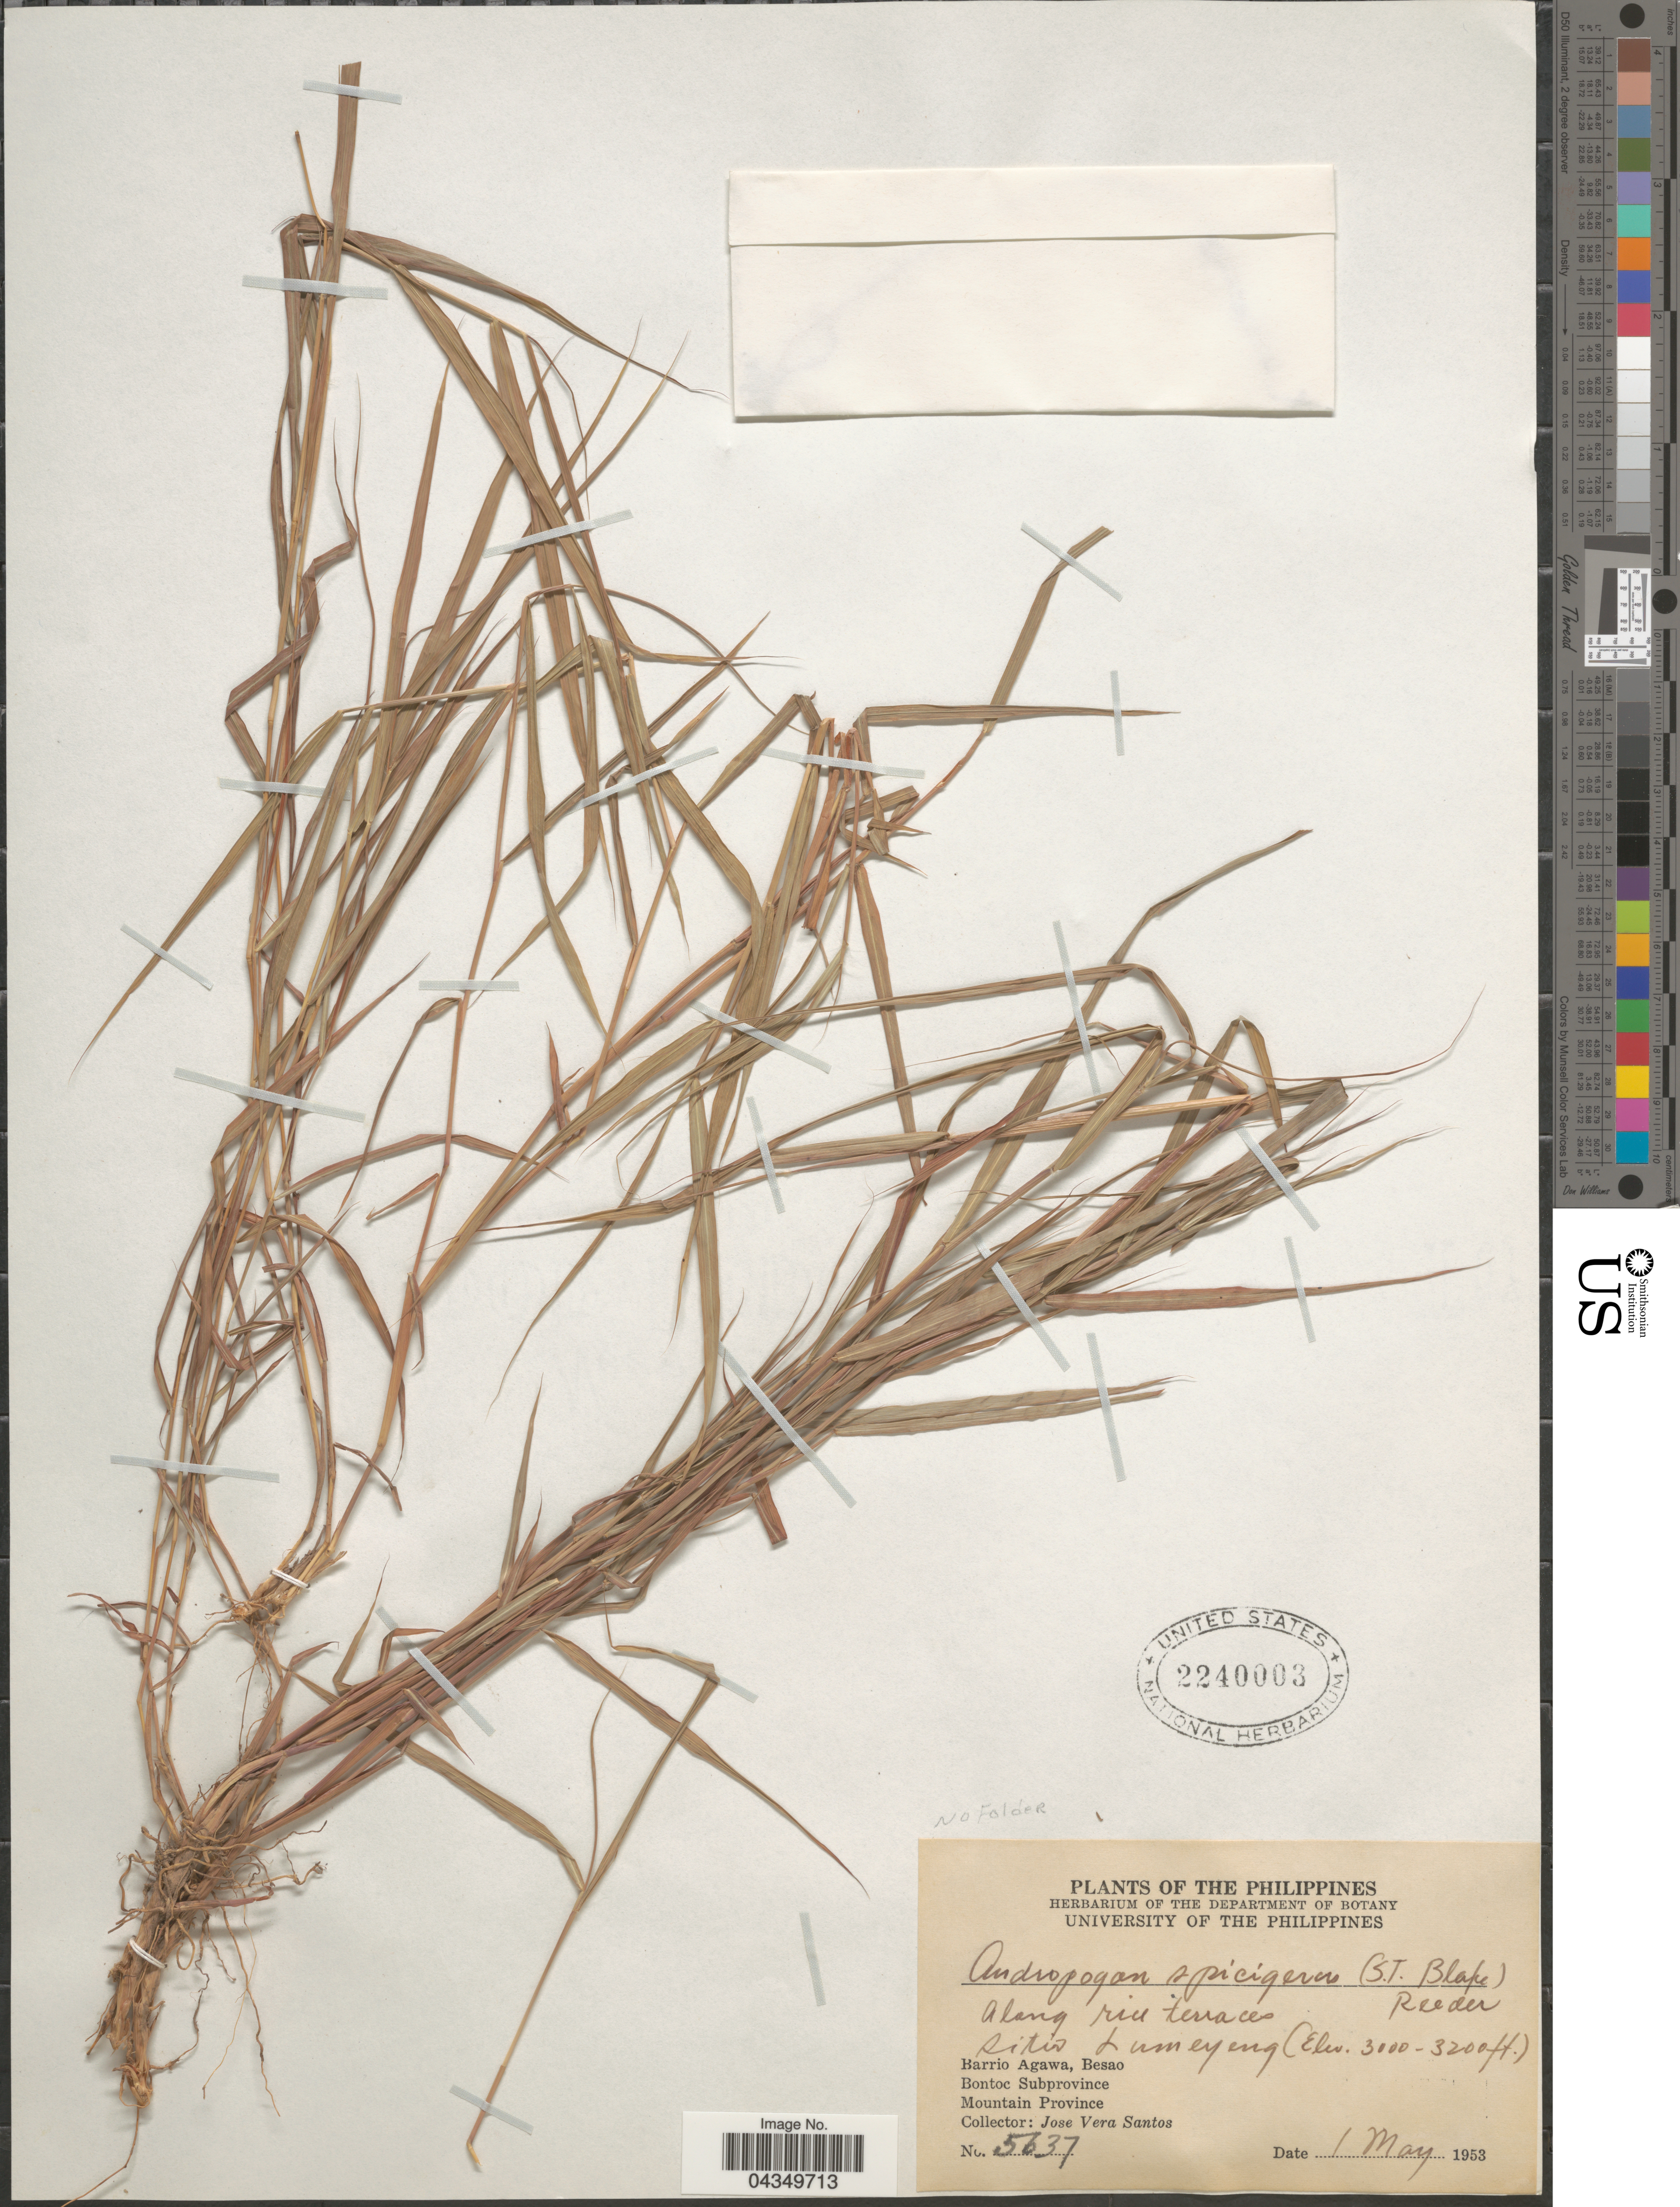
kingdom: Plantae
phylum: Tracheophyta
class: Liliopsida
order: Poales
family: Poaceae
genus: Capillipedium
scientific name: Capillipedium spicigerum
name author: S.T. Blake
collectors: J. V. Santos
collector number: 5637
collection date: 1953-05-01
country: Philippines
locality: Sitio Lumeyeng. Barrio Agawa, Besao. Bontoc Subprovince. Mountain Province.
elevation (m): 914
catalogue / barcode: US 2240003